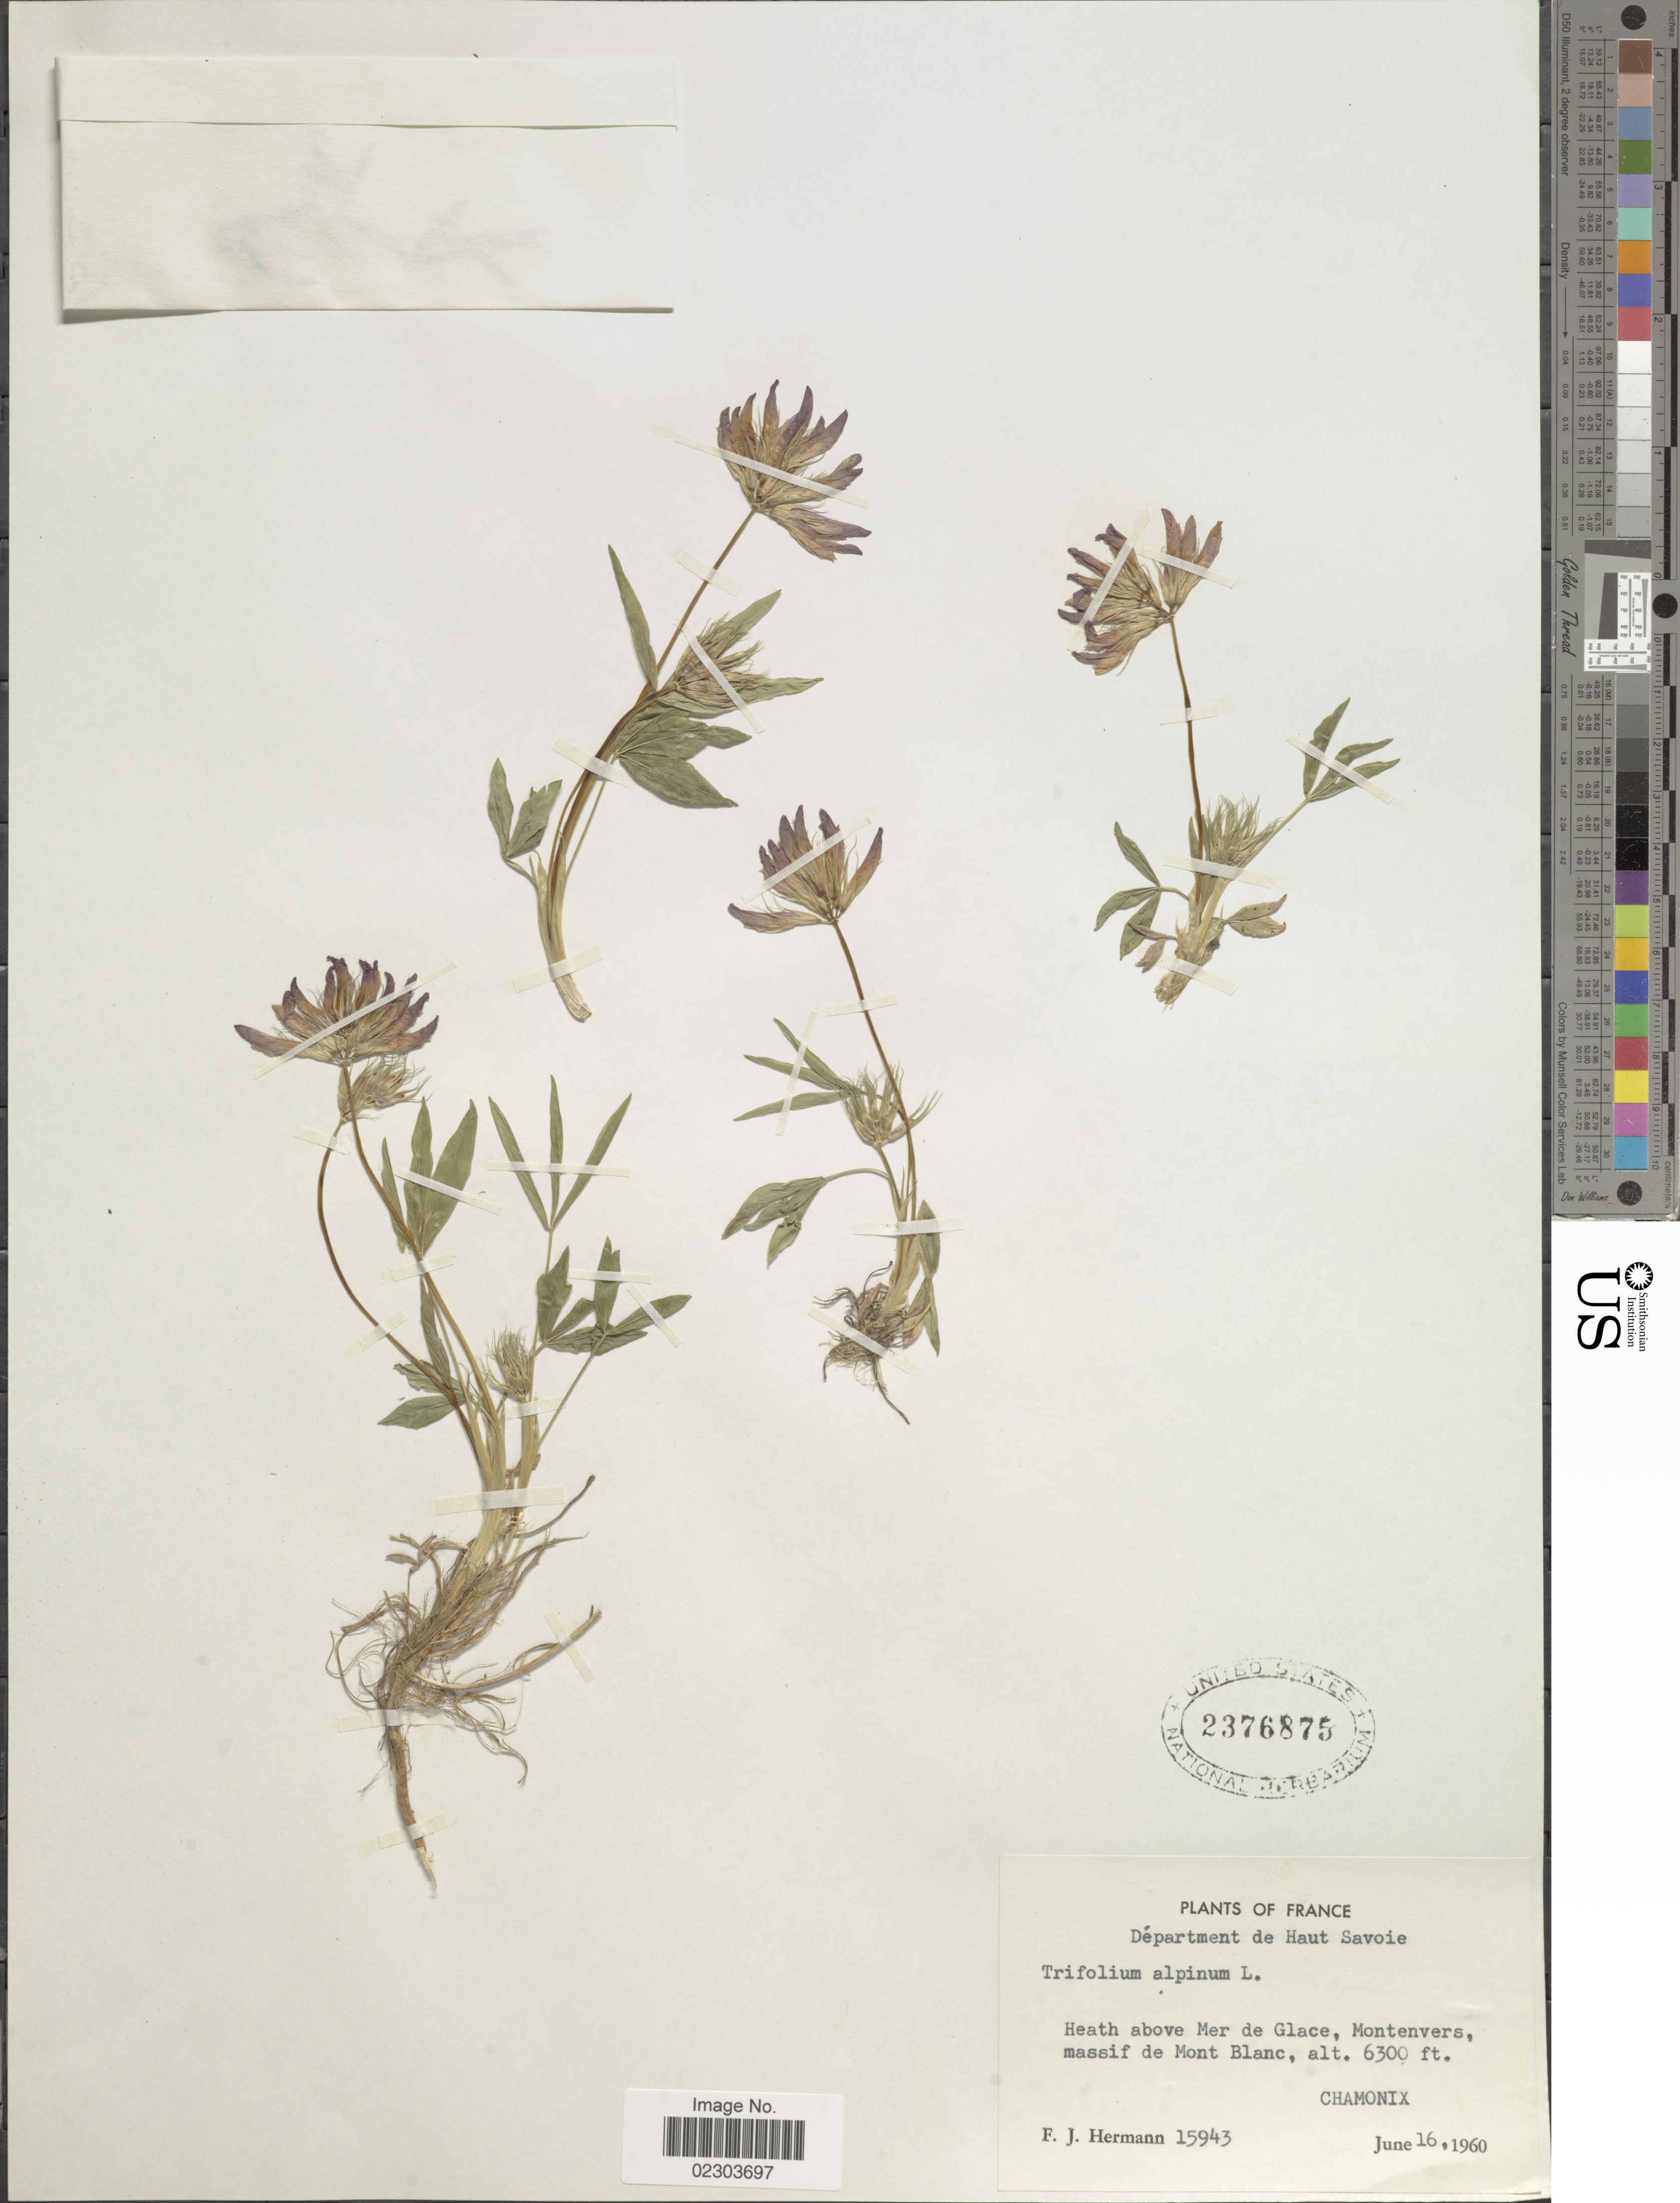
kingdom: Plantae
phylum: Tracheophyta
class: Magnoliopsida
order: Fabales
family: Fabaceae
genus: Trifolium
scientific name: Trifolium alpinum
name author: L.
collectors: F. J. Hermann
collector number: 15943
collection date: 1960-06-16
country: France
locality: Department de Haut Savoie, heath above Mer de Glace, Montenvers, massif de Mont Blanc, Chamonix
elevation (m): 1920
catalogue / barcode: US 2376875